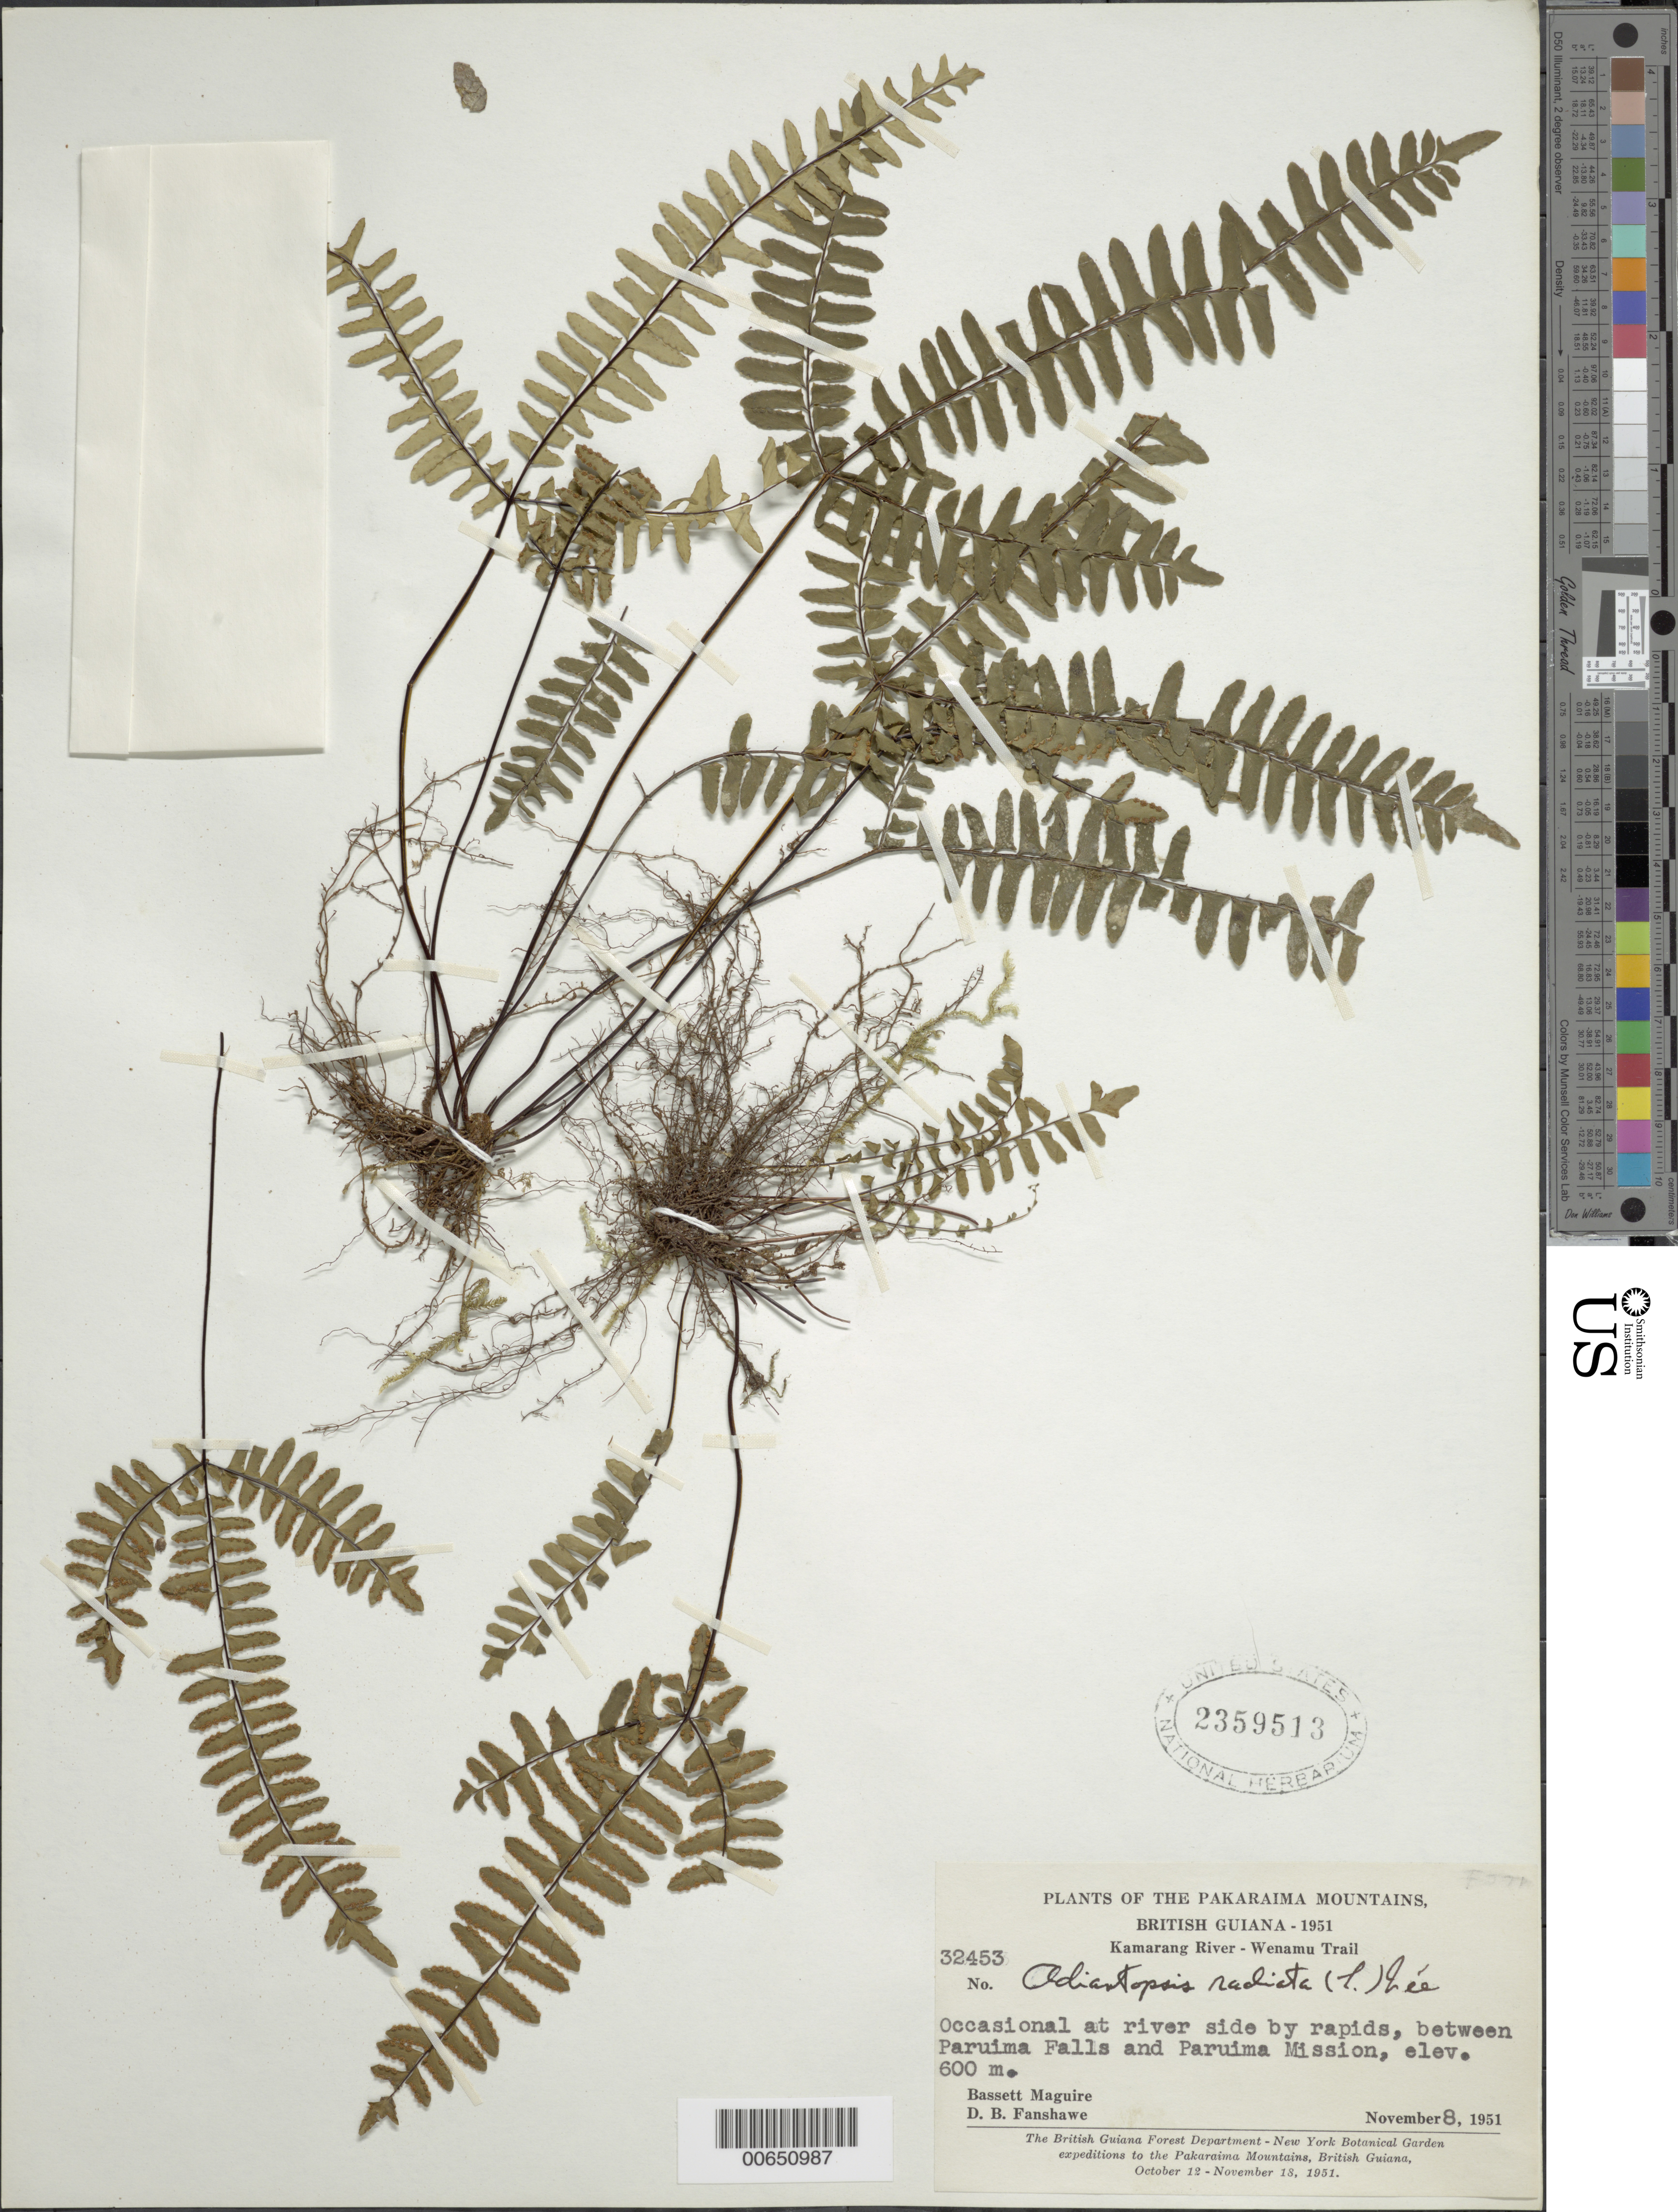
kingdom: Plantae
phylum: Tracheophyta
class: Polypodiopsida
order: Polypodiales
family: Pteridaceae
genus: Adiantopsis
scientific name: Adiantopsis radiata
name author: (L.) Fée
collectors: B. Maguire & D. B. Fanshawe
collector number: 32453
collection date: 1951-11-08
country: Guyana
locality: Pakaraima Mountains, British Guiana, Kamarang River - Wenamu Trail, between Paruima Falls and Paruima Mission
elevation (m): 600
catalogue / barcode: US 2359513